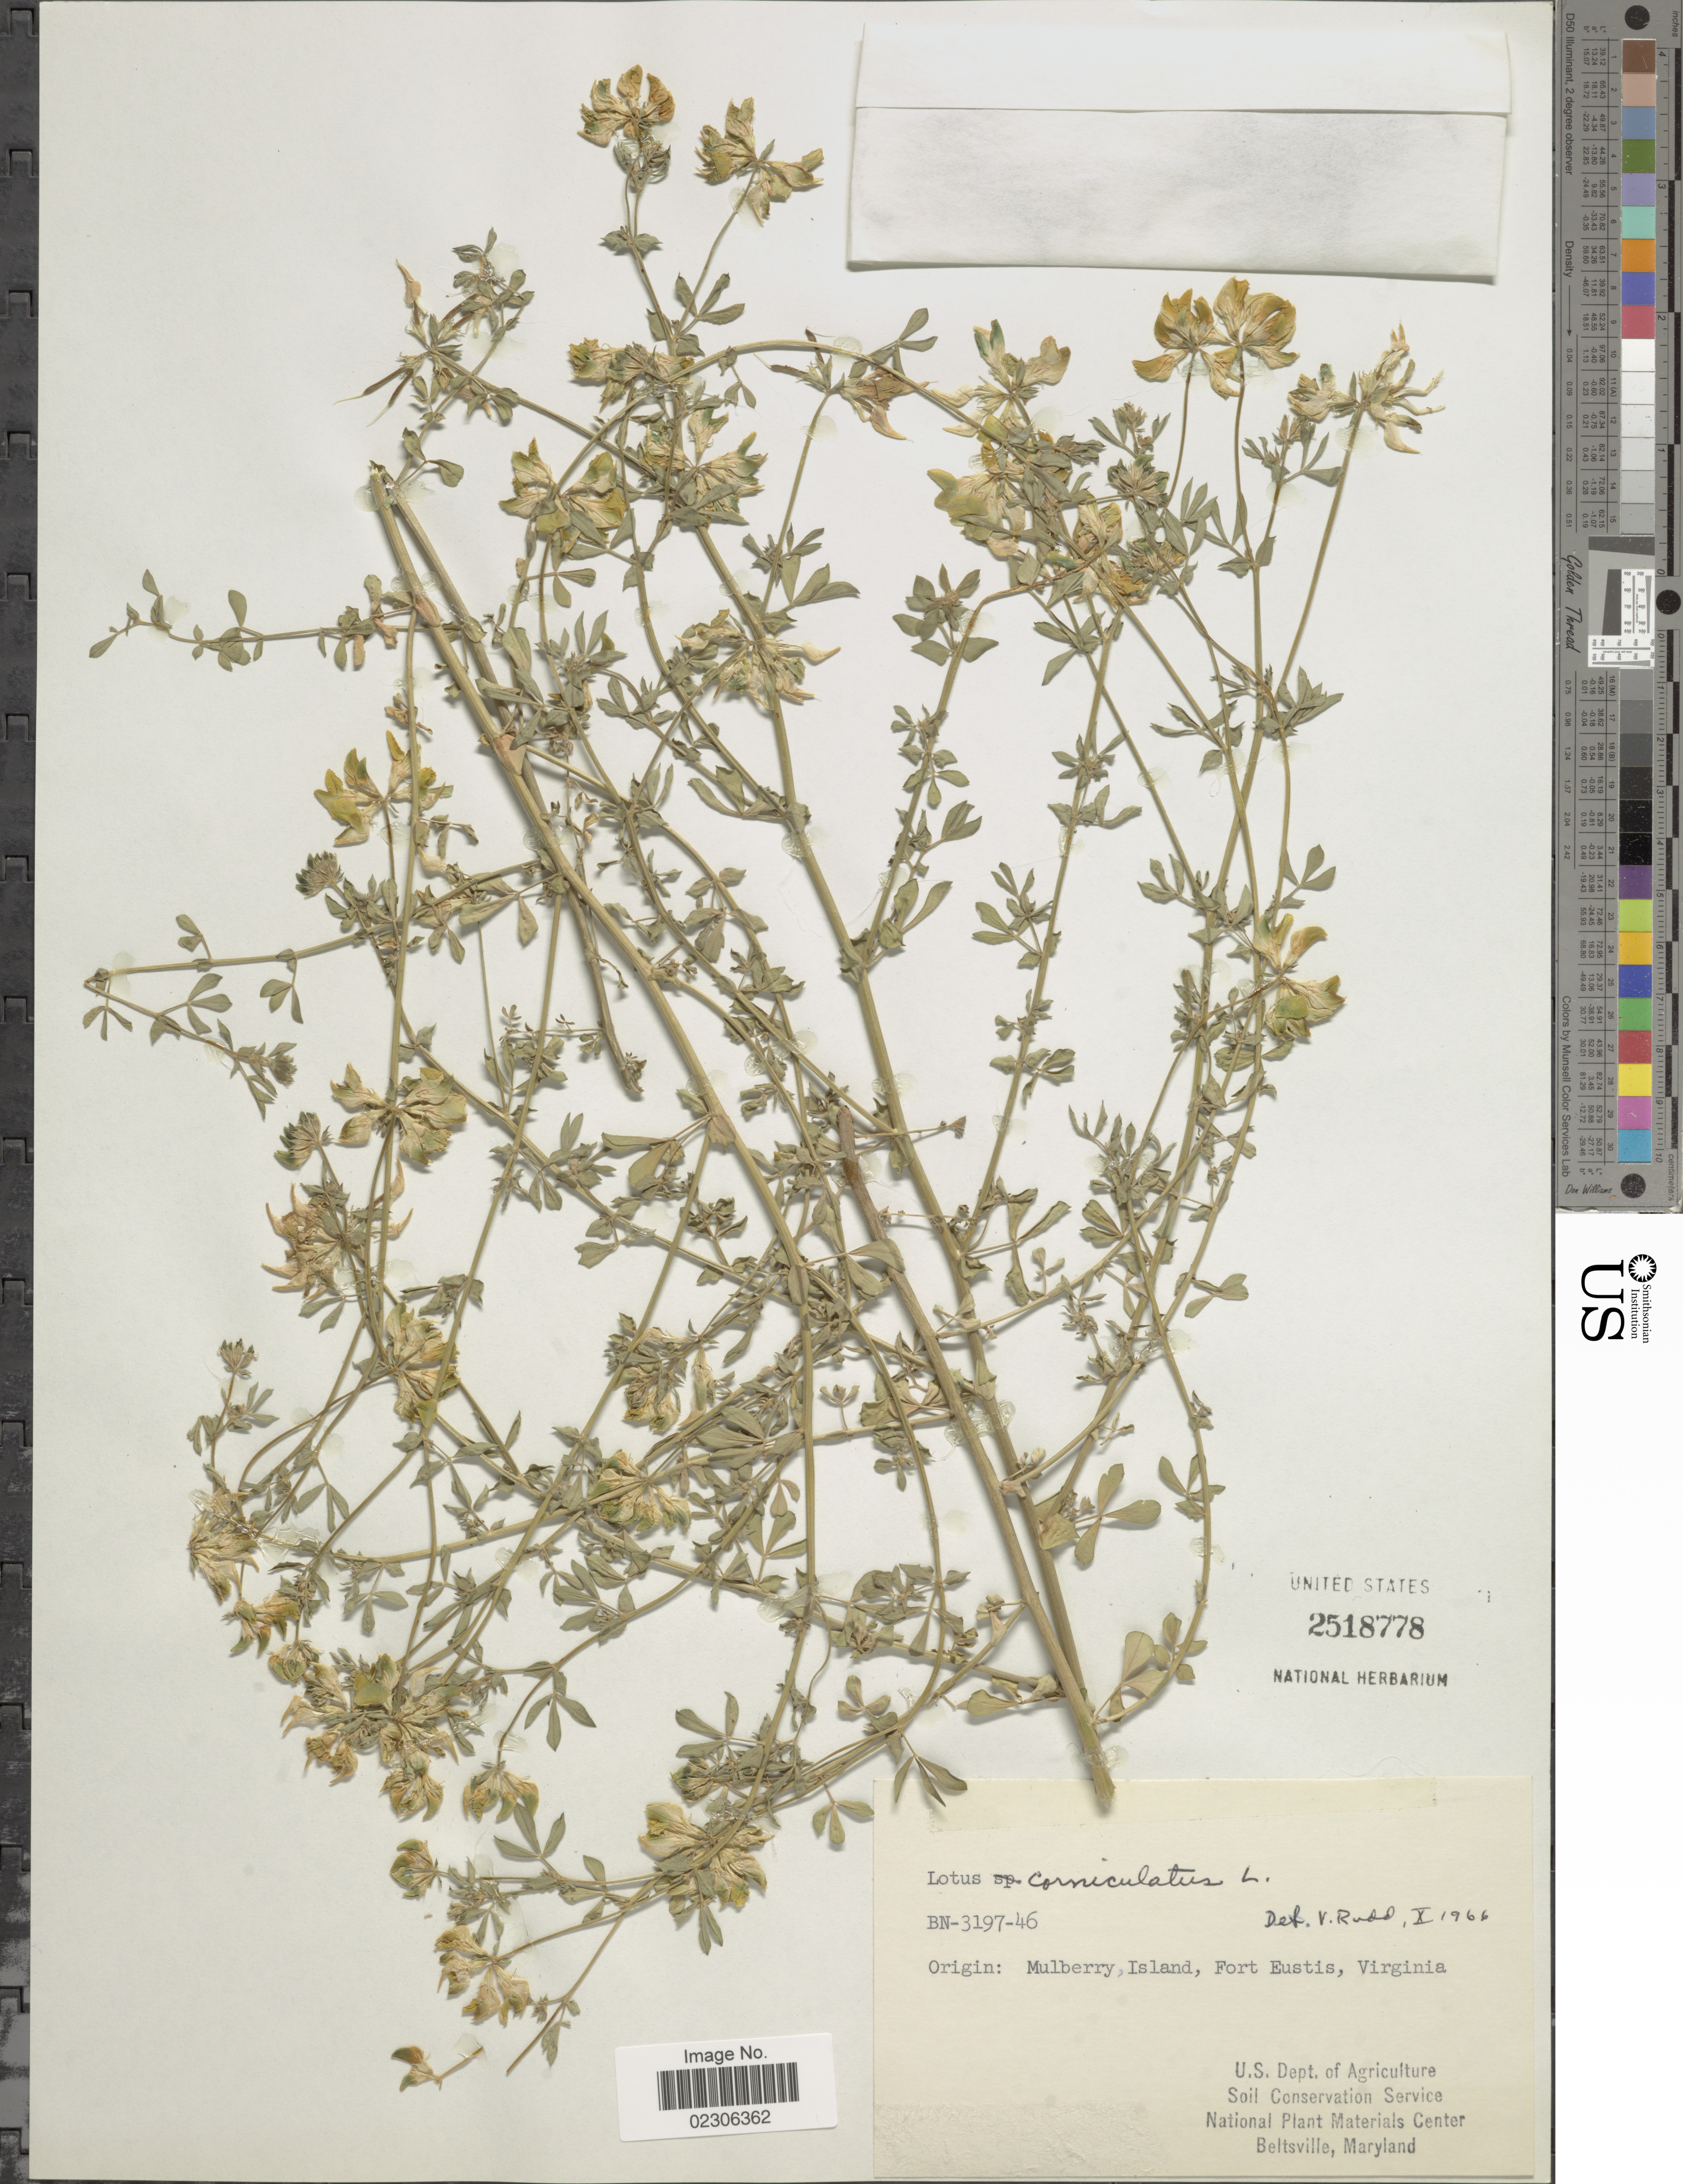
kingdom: Plantae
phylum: Tracheophyta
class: Magnoliopsida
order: Fabales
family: Fabaceae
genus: Lotus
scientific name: Lotus corniculatus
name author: L.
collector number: BN-3197-46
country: United States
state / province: Virginia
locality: Mulberry Island, Fort Eustis, Virginia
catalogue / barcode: US 2518778